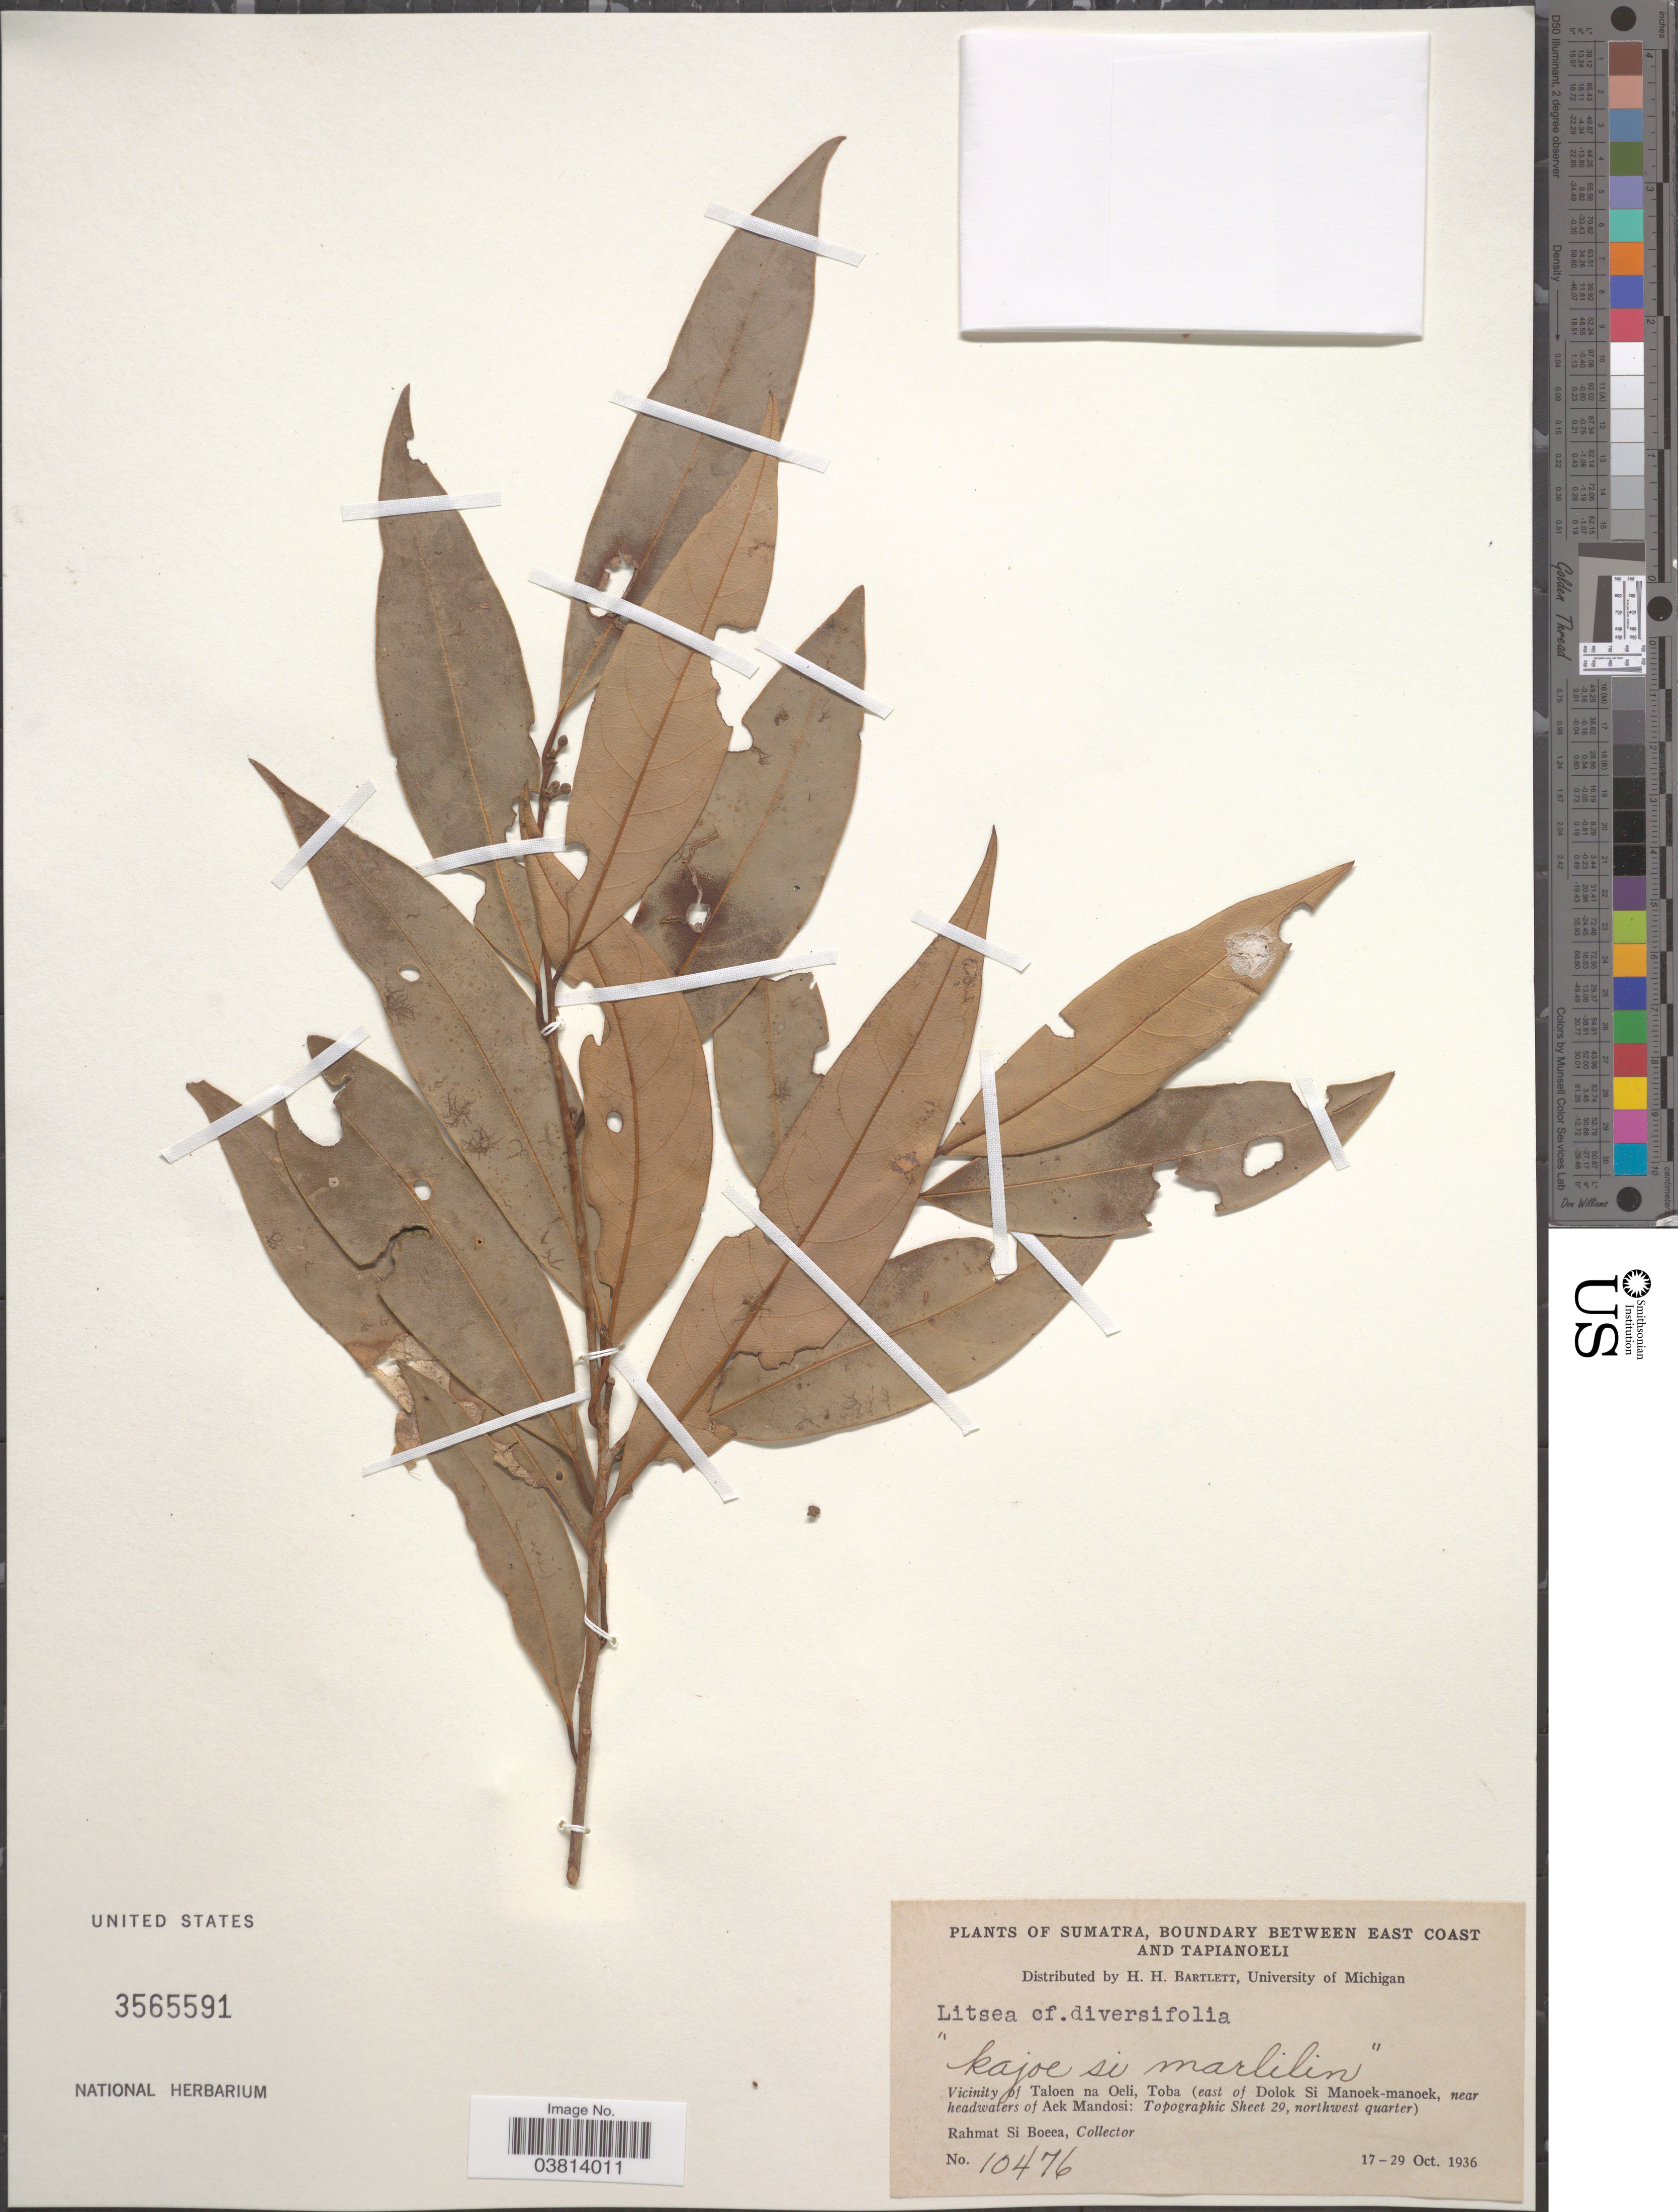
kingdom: Plantae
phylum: Tracheophyta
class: Magnoliopsida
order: Laurales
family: Lauraceae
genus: Litsea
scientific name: Litsea diversifolia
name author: Blume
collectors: Rahmat Si Boeea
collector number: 10476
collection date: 1936-10-17/1936-10-29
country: Indonesia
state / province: Sumatra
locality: Boundary between East Coast and Tapianoeli. Vicinity of Taloen na Oeli, Toba (east of Dolok Si Manoek-manoek, near headwaters of Aek Mandosi: Topographic Sheet 29, northwest quarter).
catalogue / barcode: US 3565591